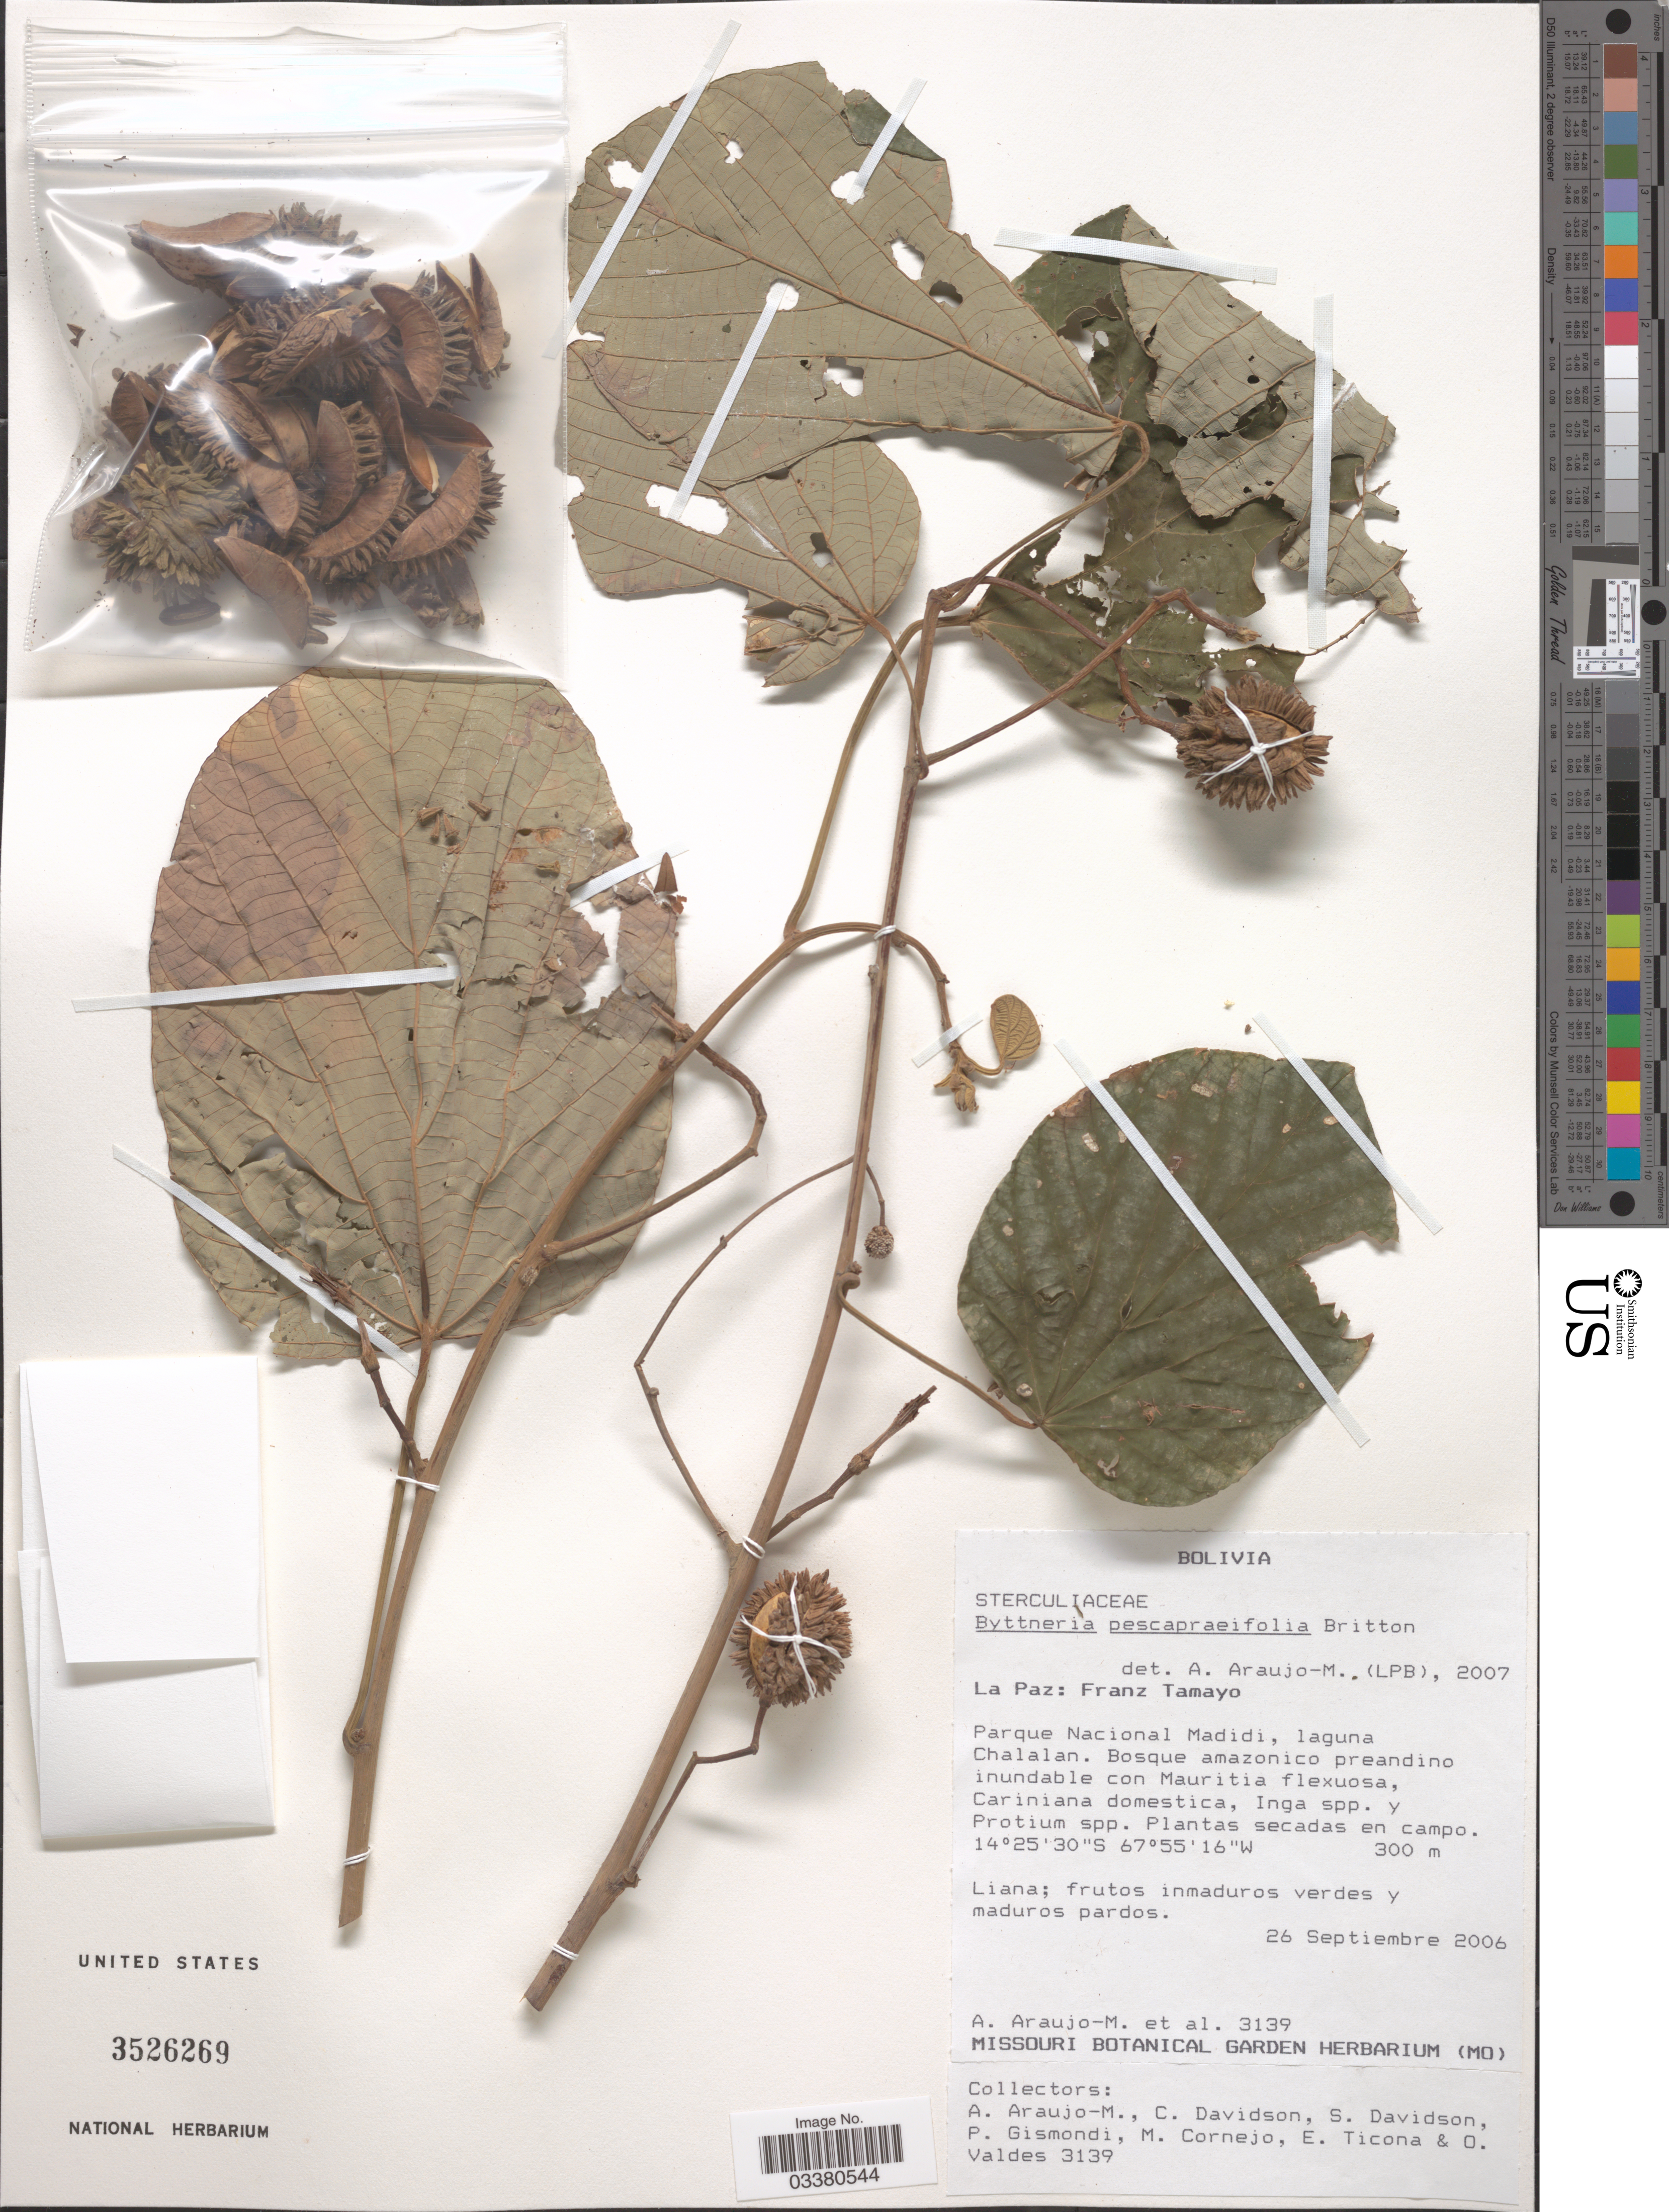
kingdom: Plantae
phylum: Tracheophyta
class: Magnoliopsida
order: Malvales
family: Malvaceae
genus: Byttneria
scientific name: Byttneria pescapriifolia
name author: Britton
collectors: A. Araujo-M., C. Davidson, S. Davidson, P. Gismondi & et al.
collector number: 3139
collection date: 2006-09-26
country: Bolivia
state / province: La Paz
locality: Franz Tamayo. Parque Nacional Madidi, Laguna Chalalan.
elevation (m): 300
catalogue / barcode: US 3526269